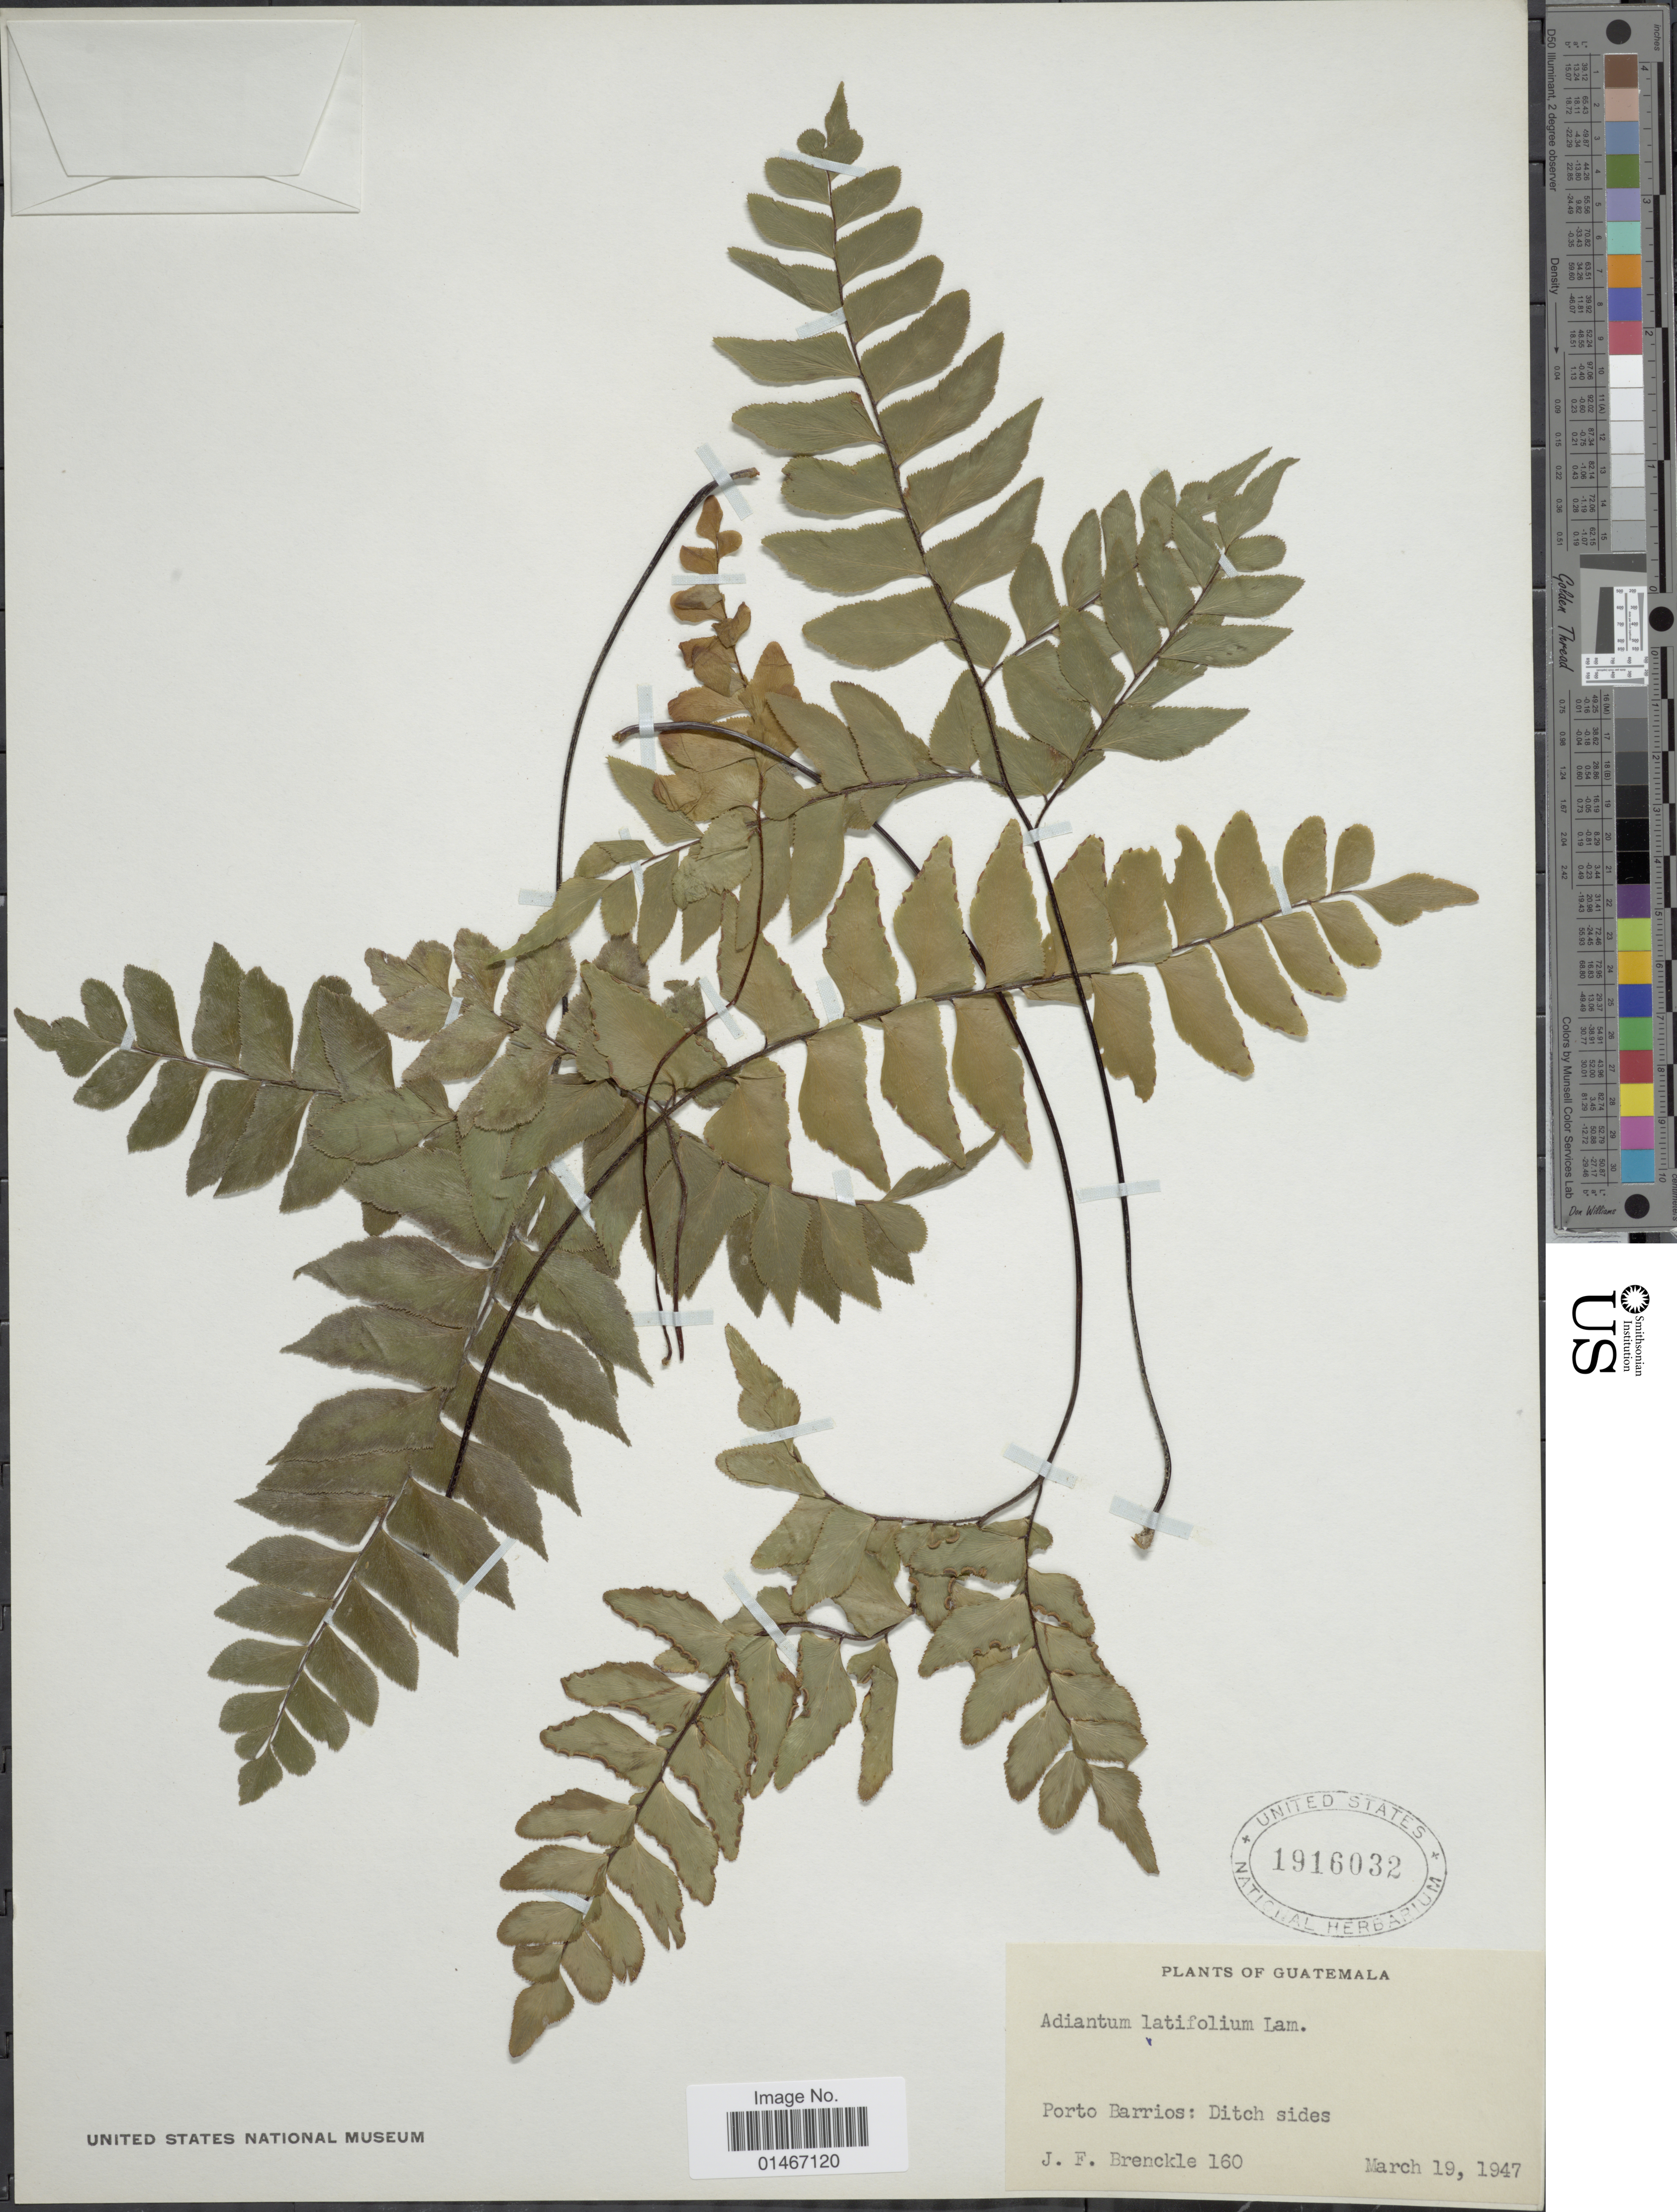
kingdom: Plantae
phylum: Tracheophyta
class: Polypodiopsida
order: Polypodiales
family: Pteridaceae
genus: Adiantum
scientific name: Adiantum latifolium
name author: Lam.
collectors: J. Brenckle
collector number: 160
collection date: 1947-03-19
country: Guatemala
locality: Porto Barrios: Ditch sides.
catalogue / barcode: US 1916032